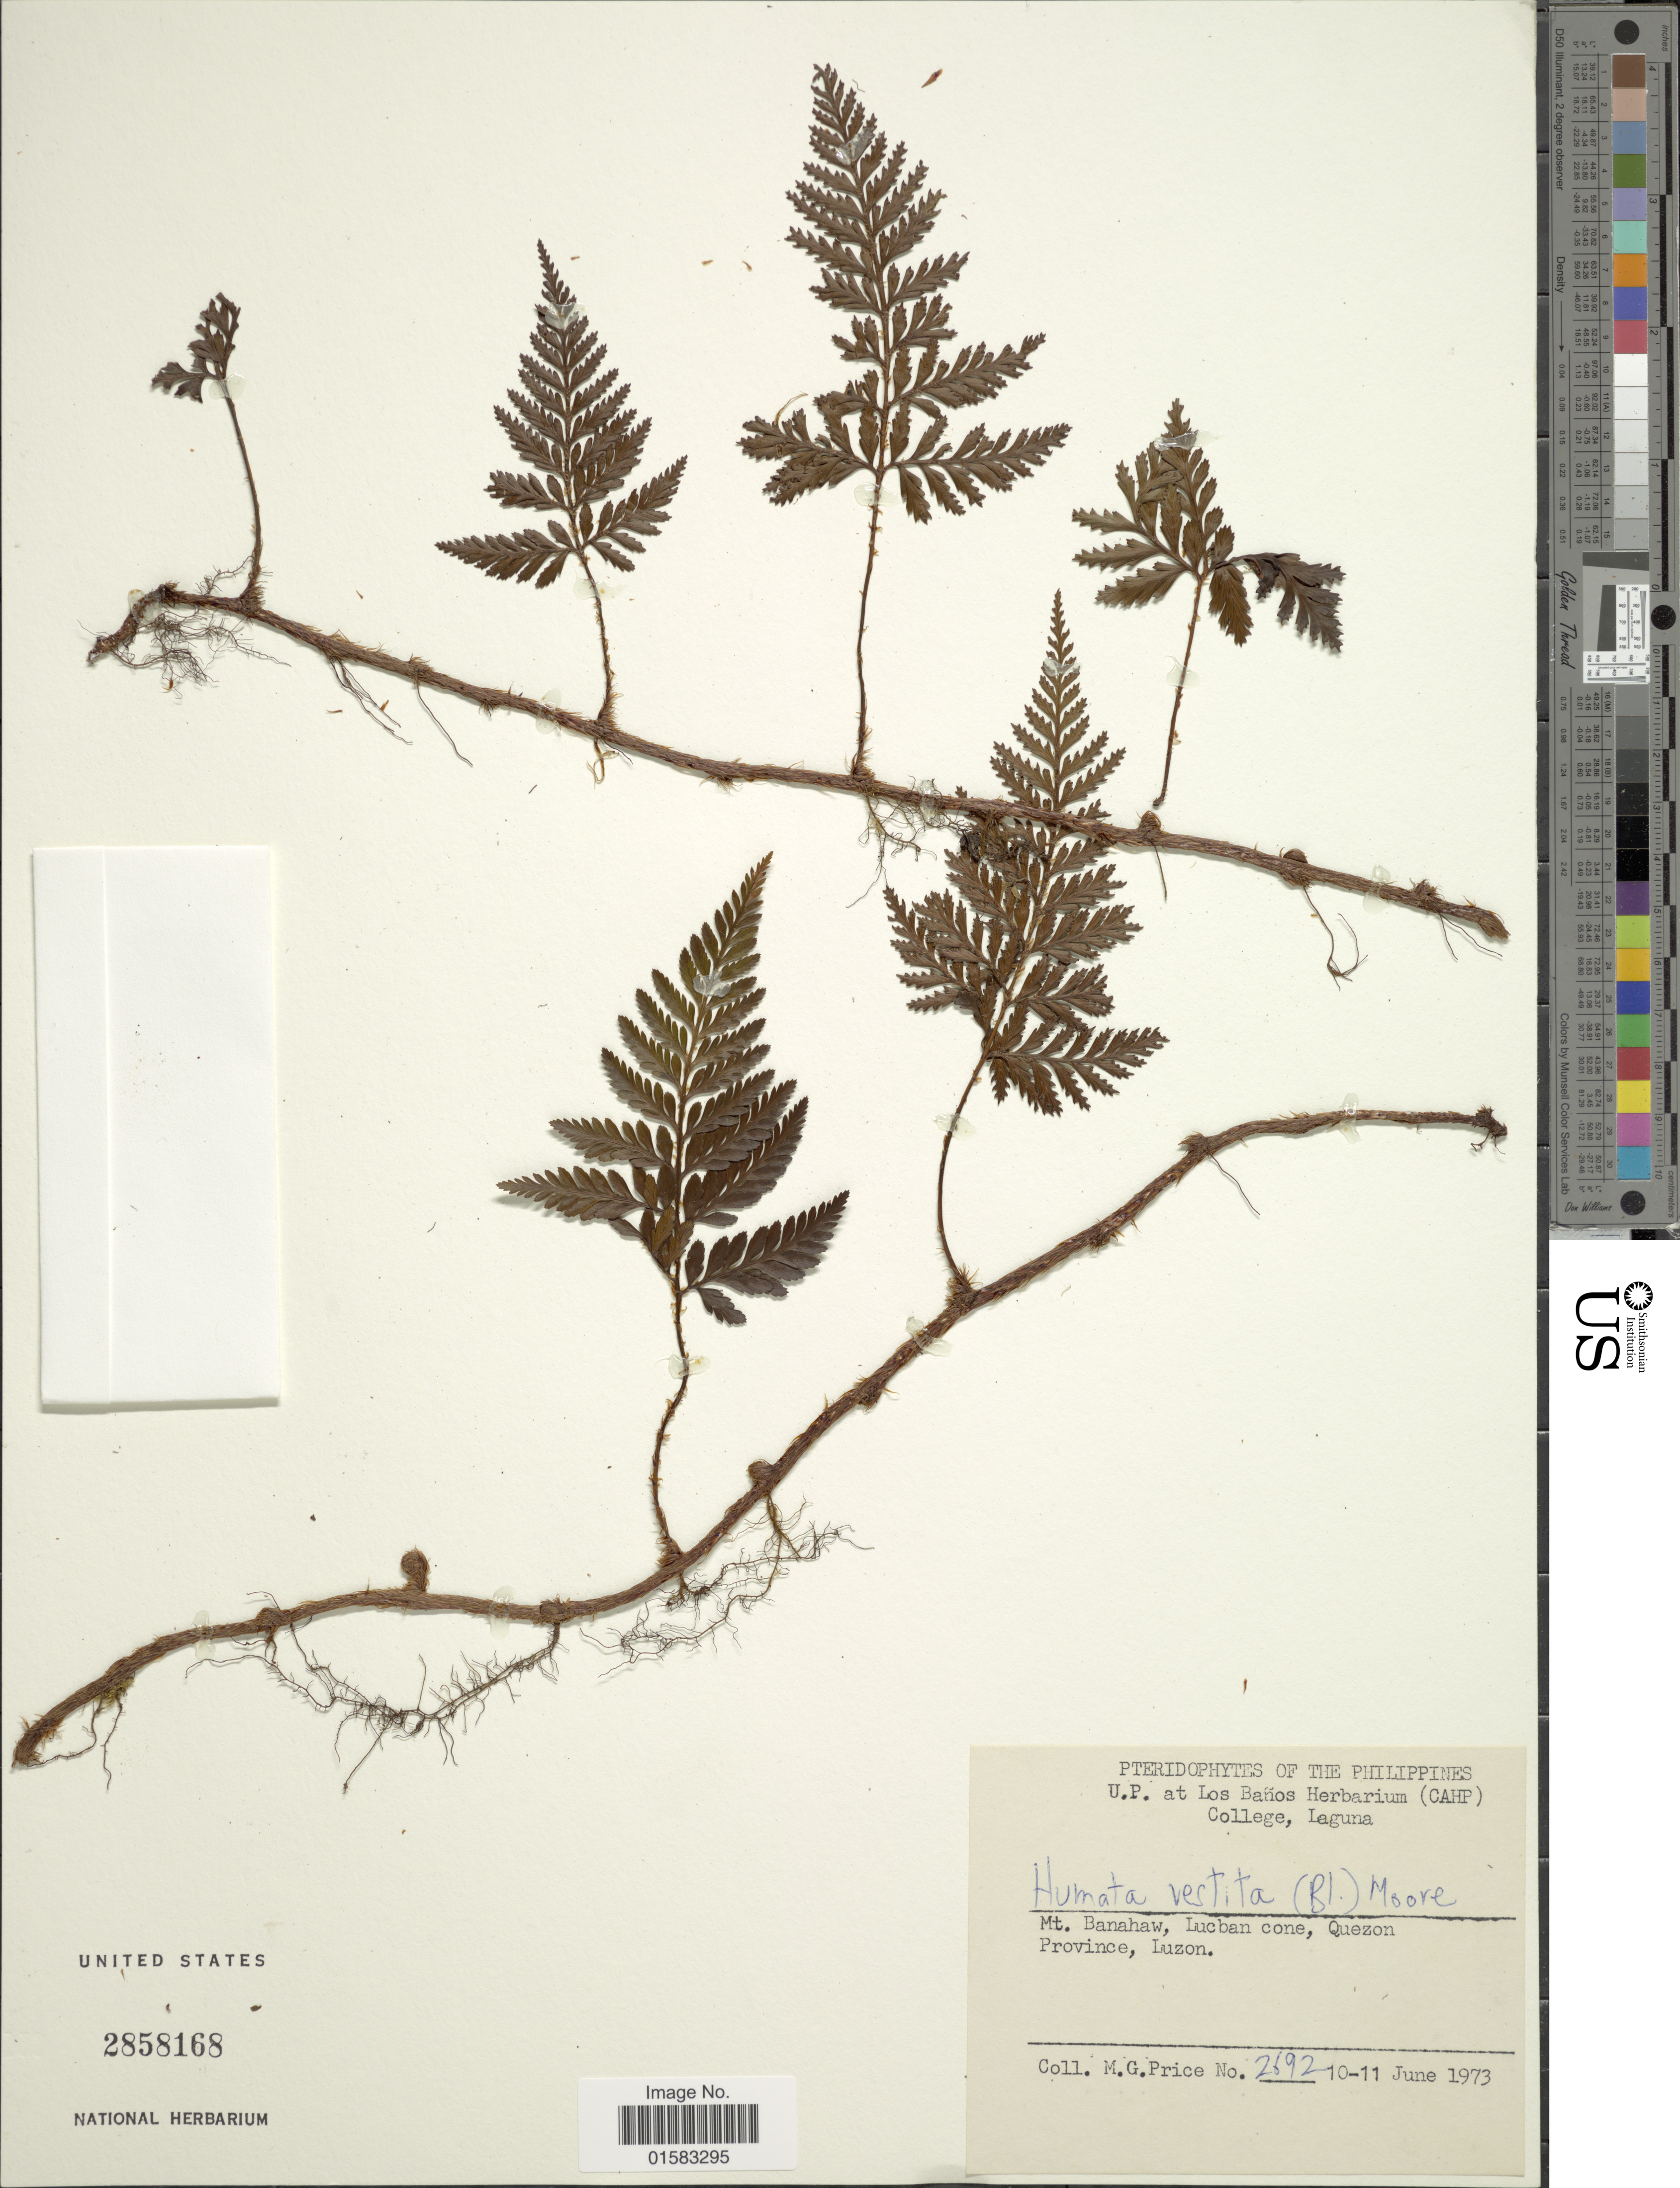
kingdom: Plantae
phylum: Tracheophyta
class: Polypodiopsida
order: Polypodiales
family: Davalliaceae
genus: Davallia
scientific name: Davallia repens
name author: (L. f.) Kuhn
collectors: M. G. Price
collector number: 2692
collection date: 1973-06-10/1973-06-11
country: Philippines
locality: Mt. Banahew, Lucban cone, Quezon Province, Luzon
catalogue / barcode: US 2858168